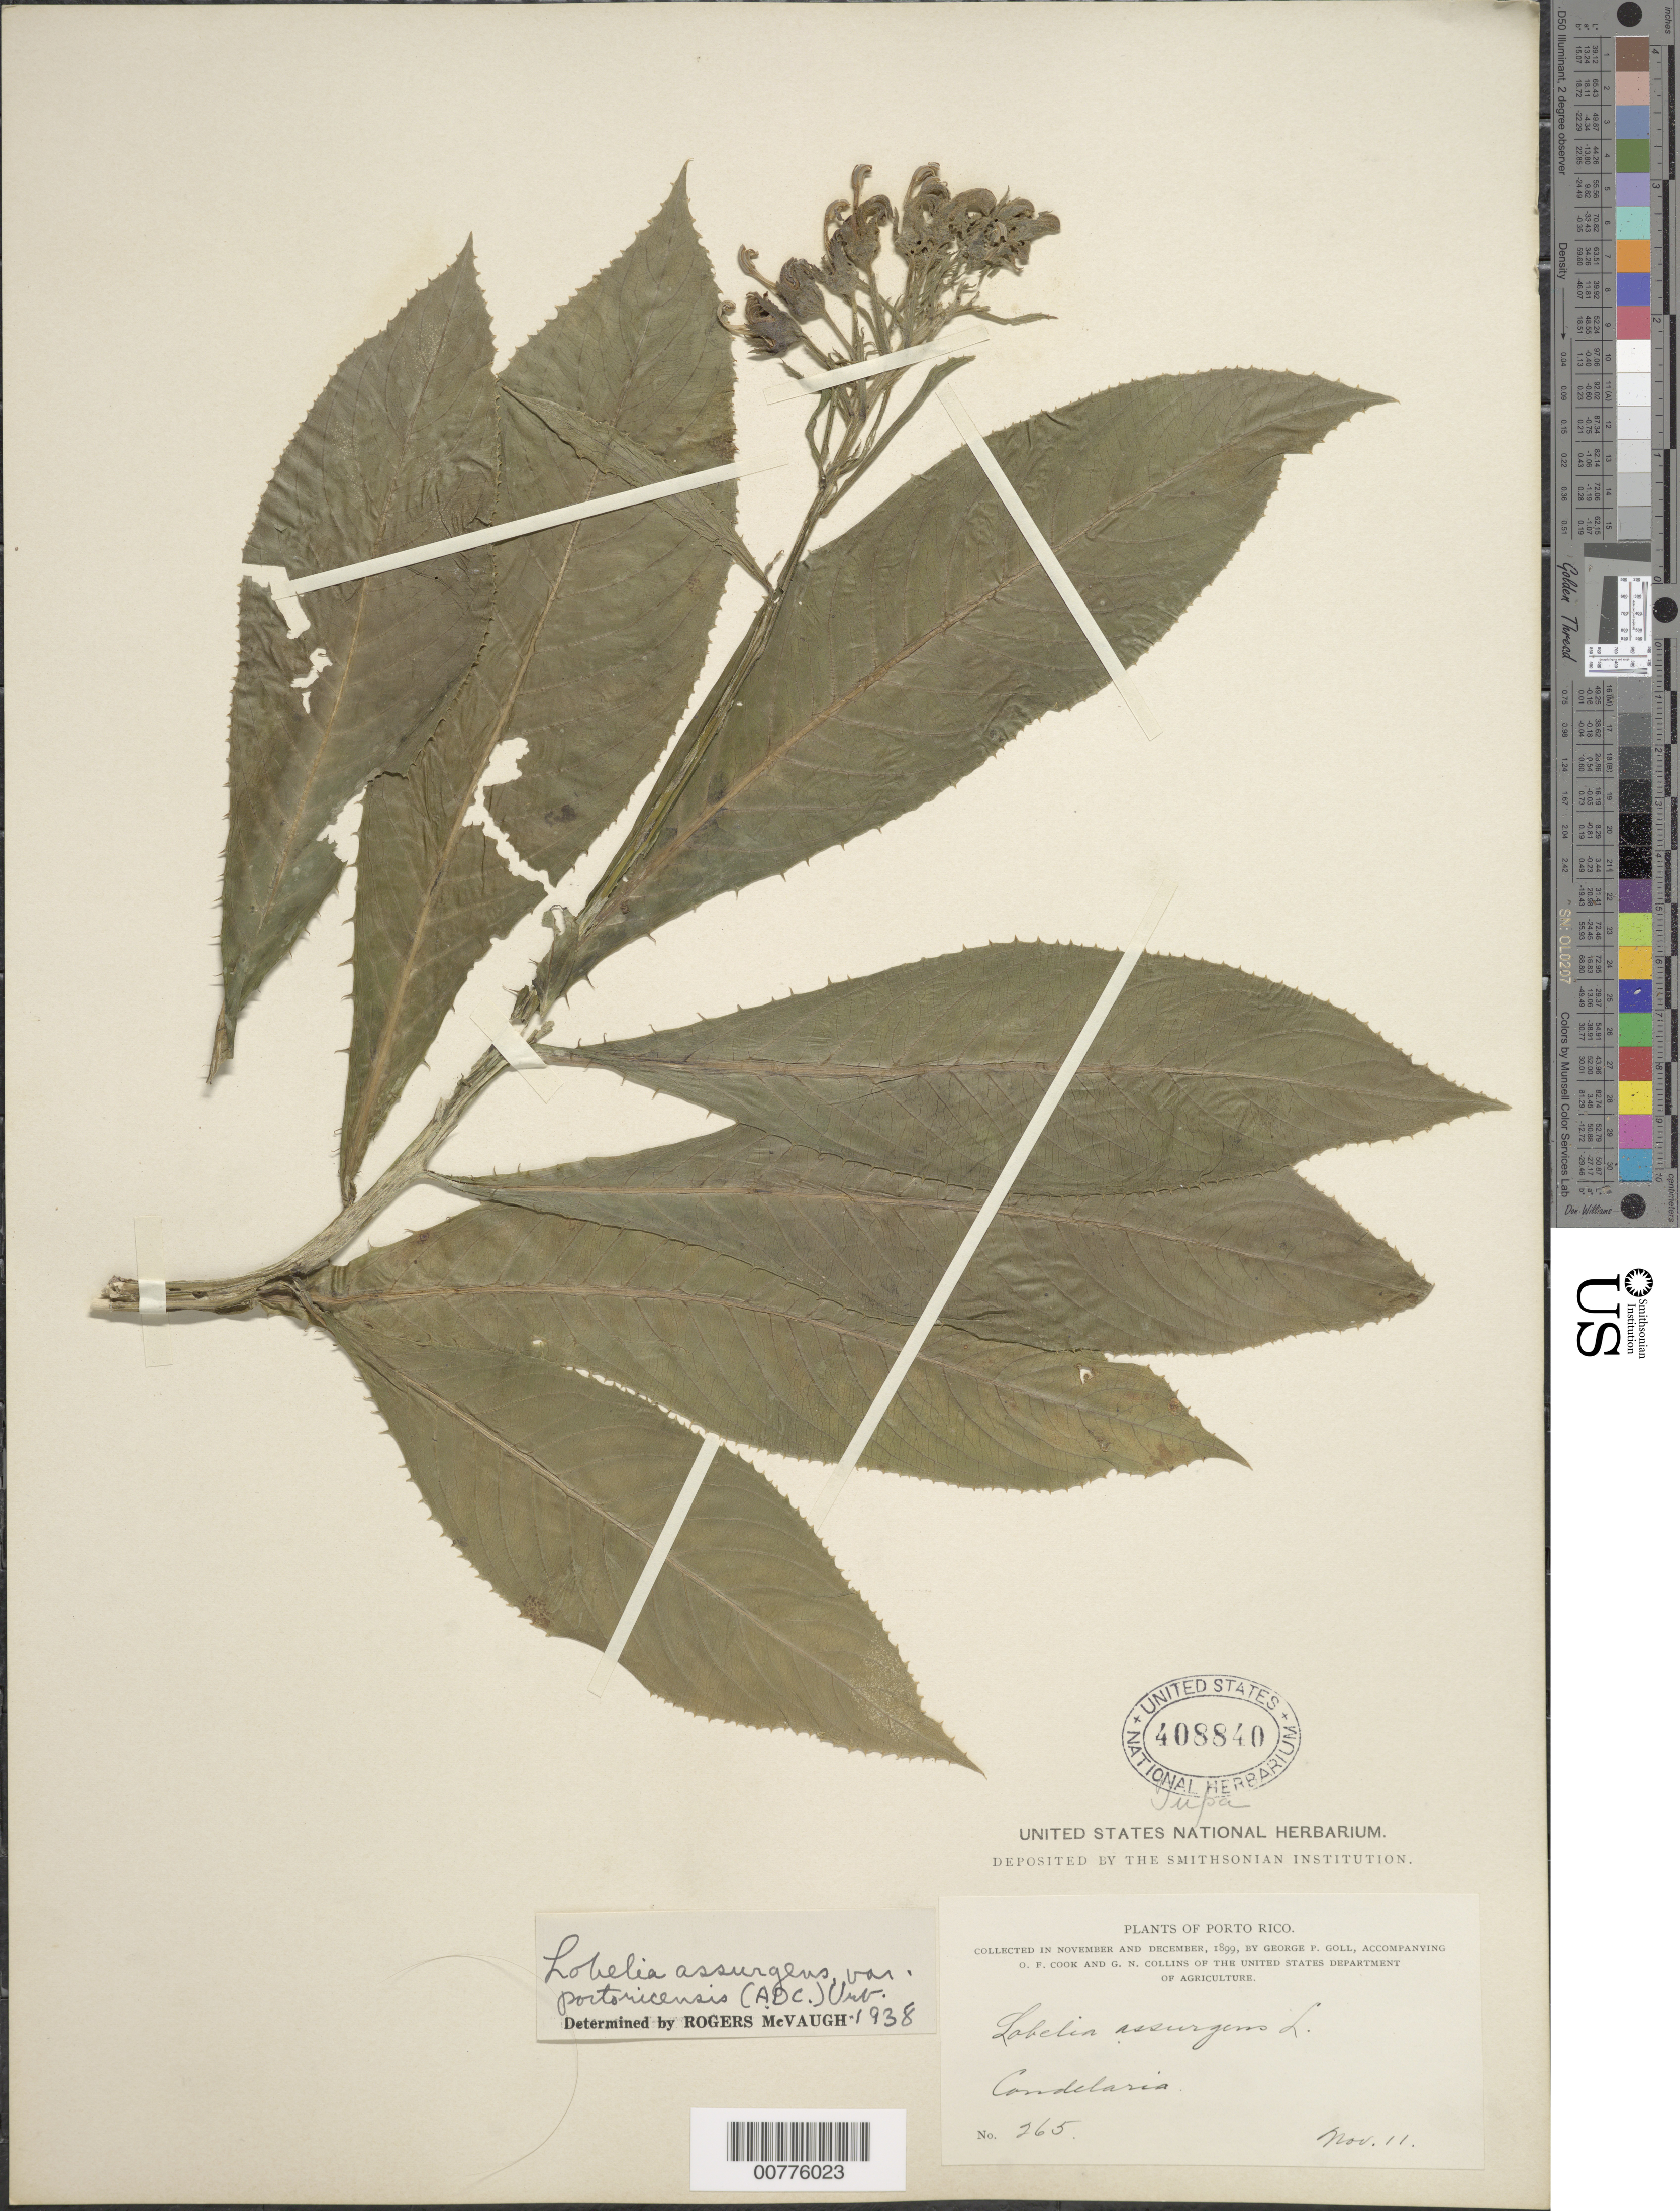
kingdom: Plantae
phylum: Tracheophyta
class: Magnoliopsida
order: Asterales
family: Campanulaceae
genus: Lobelia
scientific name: Lobelia assurgens var. portoricensis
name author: (DC.) Urb.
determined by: McVaugh, R.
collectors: G. Goll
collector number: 265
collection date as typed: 11 Nov 1899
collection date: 1899-11-11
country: Puerto Rico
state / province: Toa Baja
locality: Candelaria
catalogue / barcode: US 408840